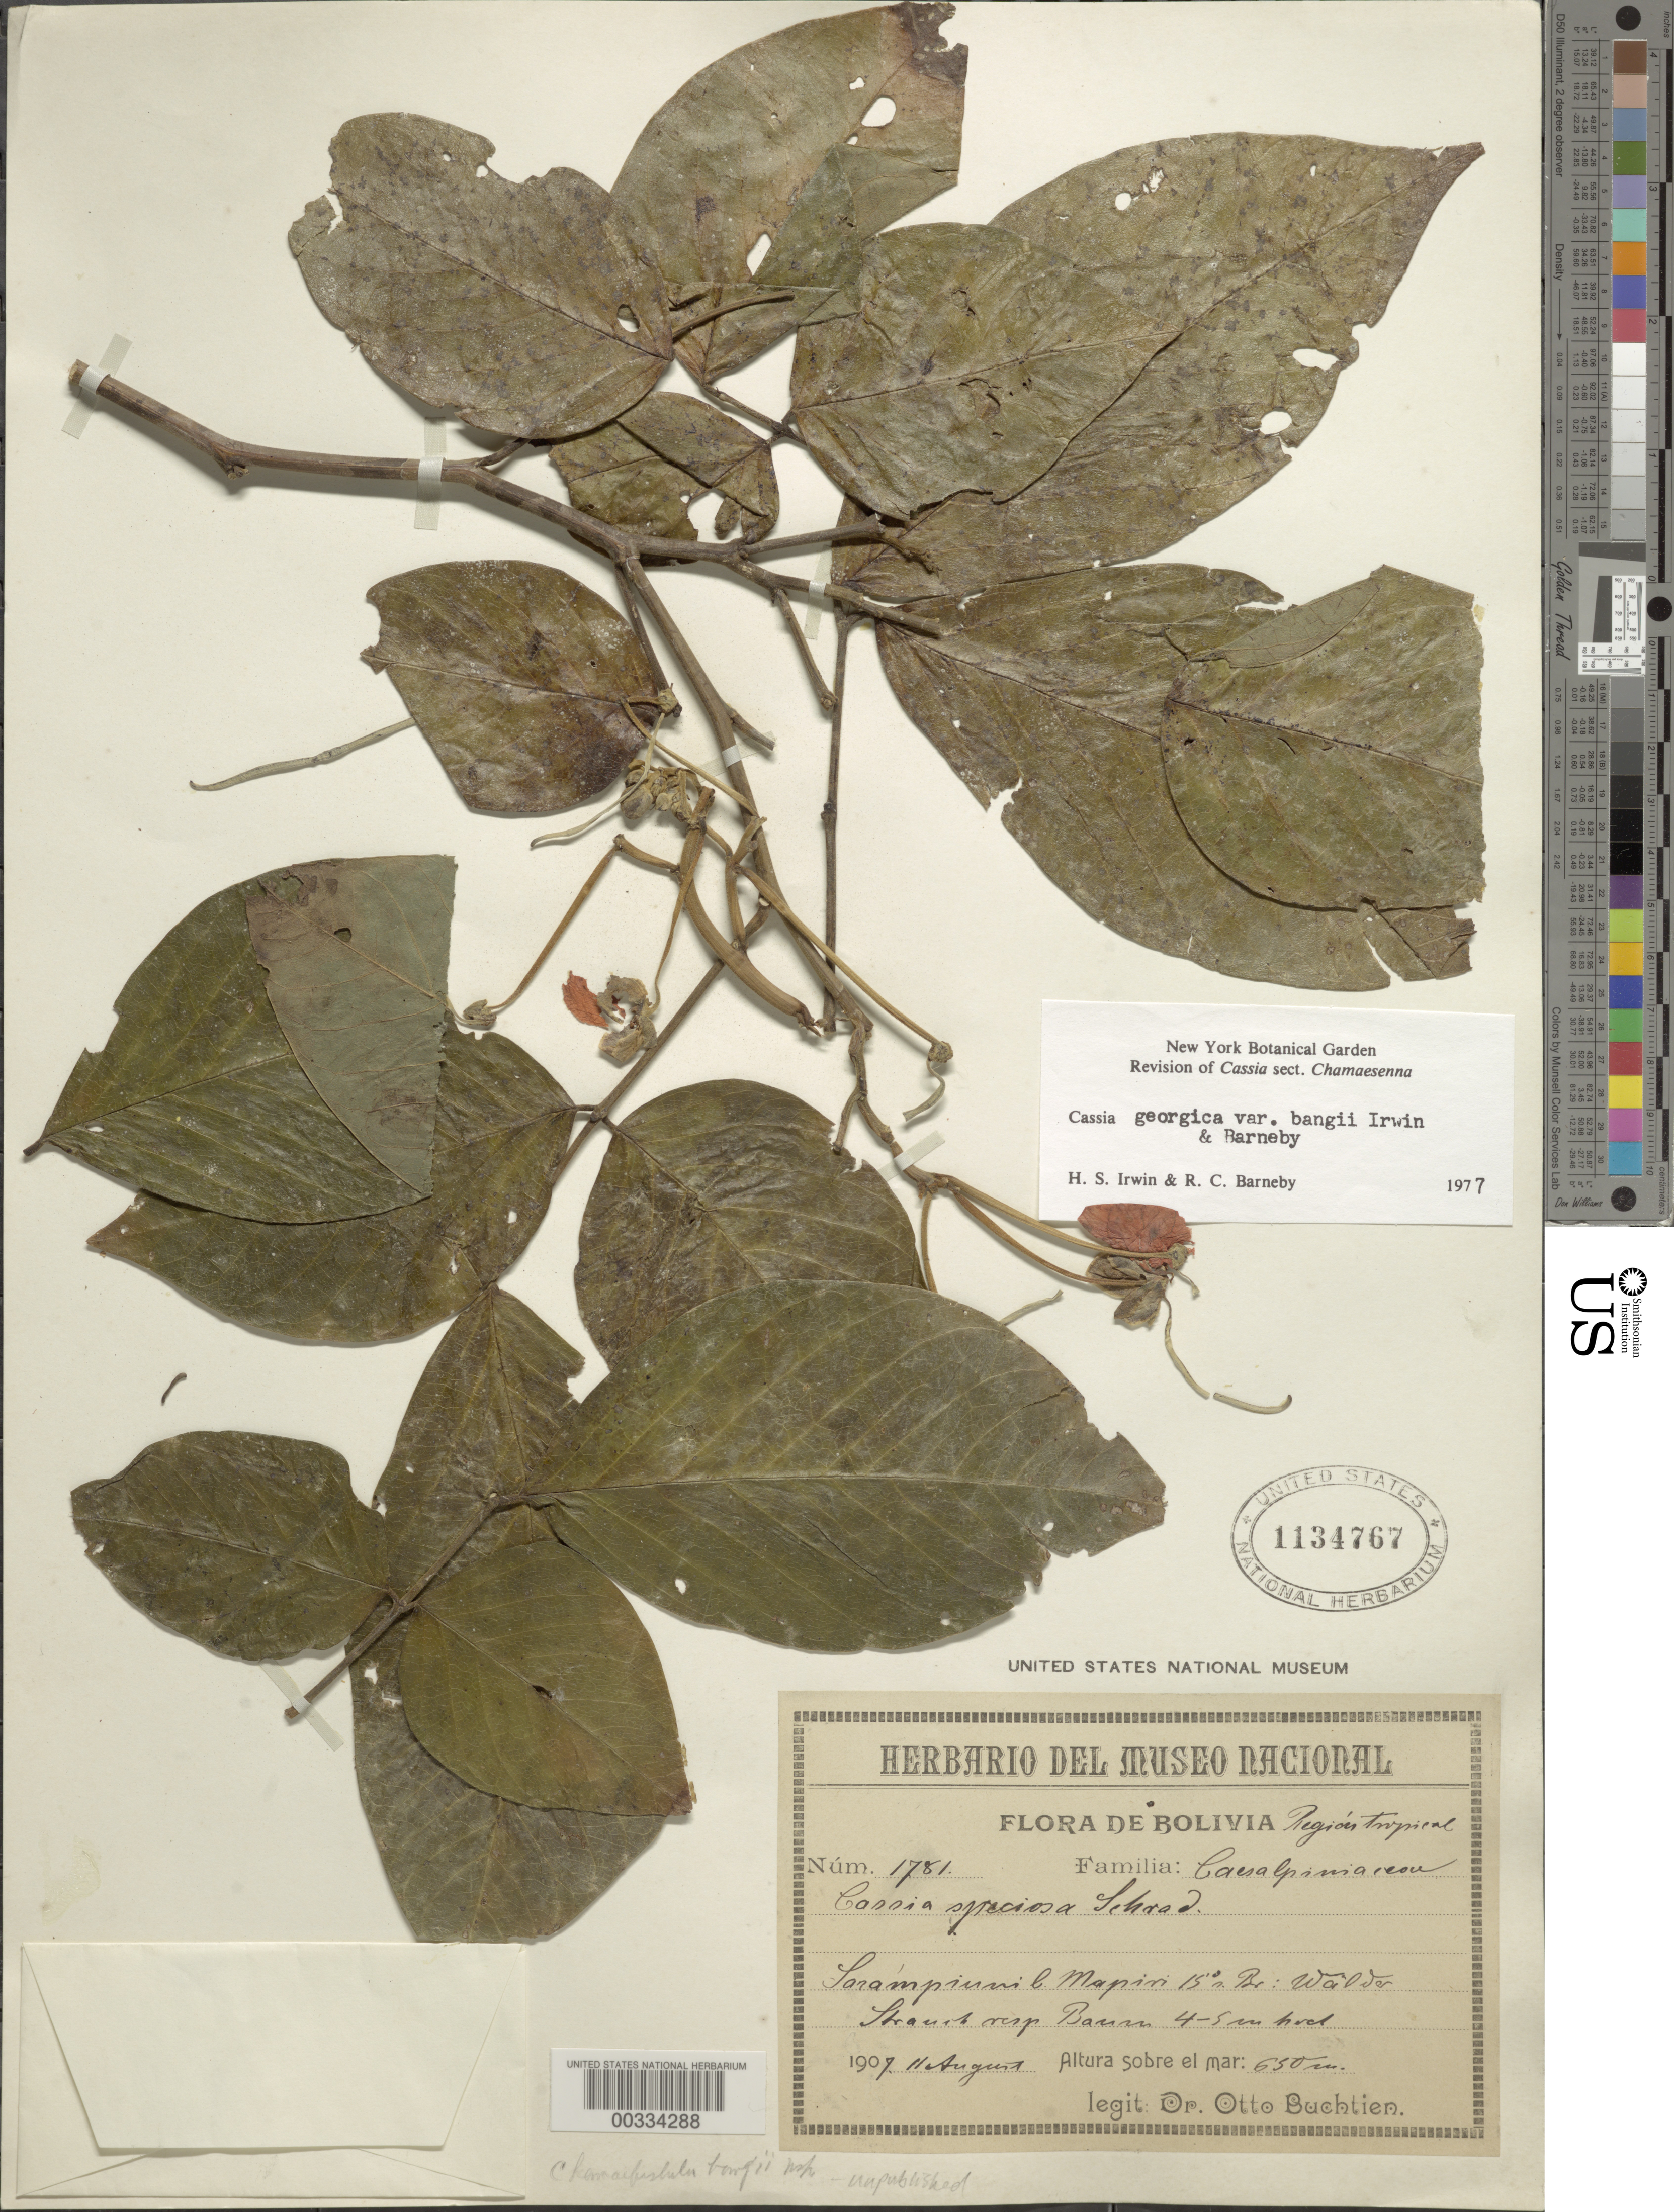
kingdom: Plantae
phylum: Tracheophyta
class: Magnoliopsida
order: Fabales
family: Fabaceae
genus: Senna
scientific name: Senna georgica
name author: H.S. Irwin & Barneby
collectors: O. Buchtien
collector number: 1781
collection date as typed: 11 Aug 1907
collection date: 1907-08-11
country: Bolivia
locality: Mapiri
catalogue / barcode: US 1134767